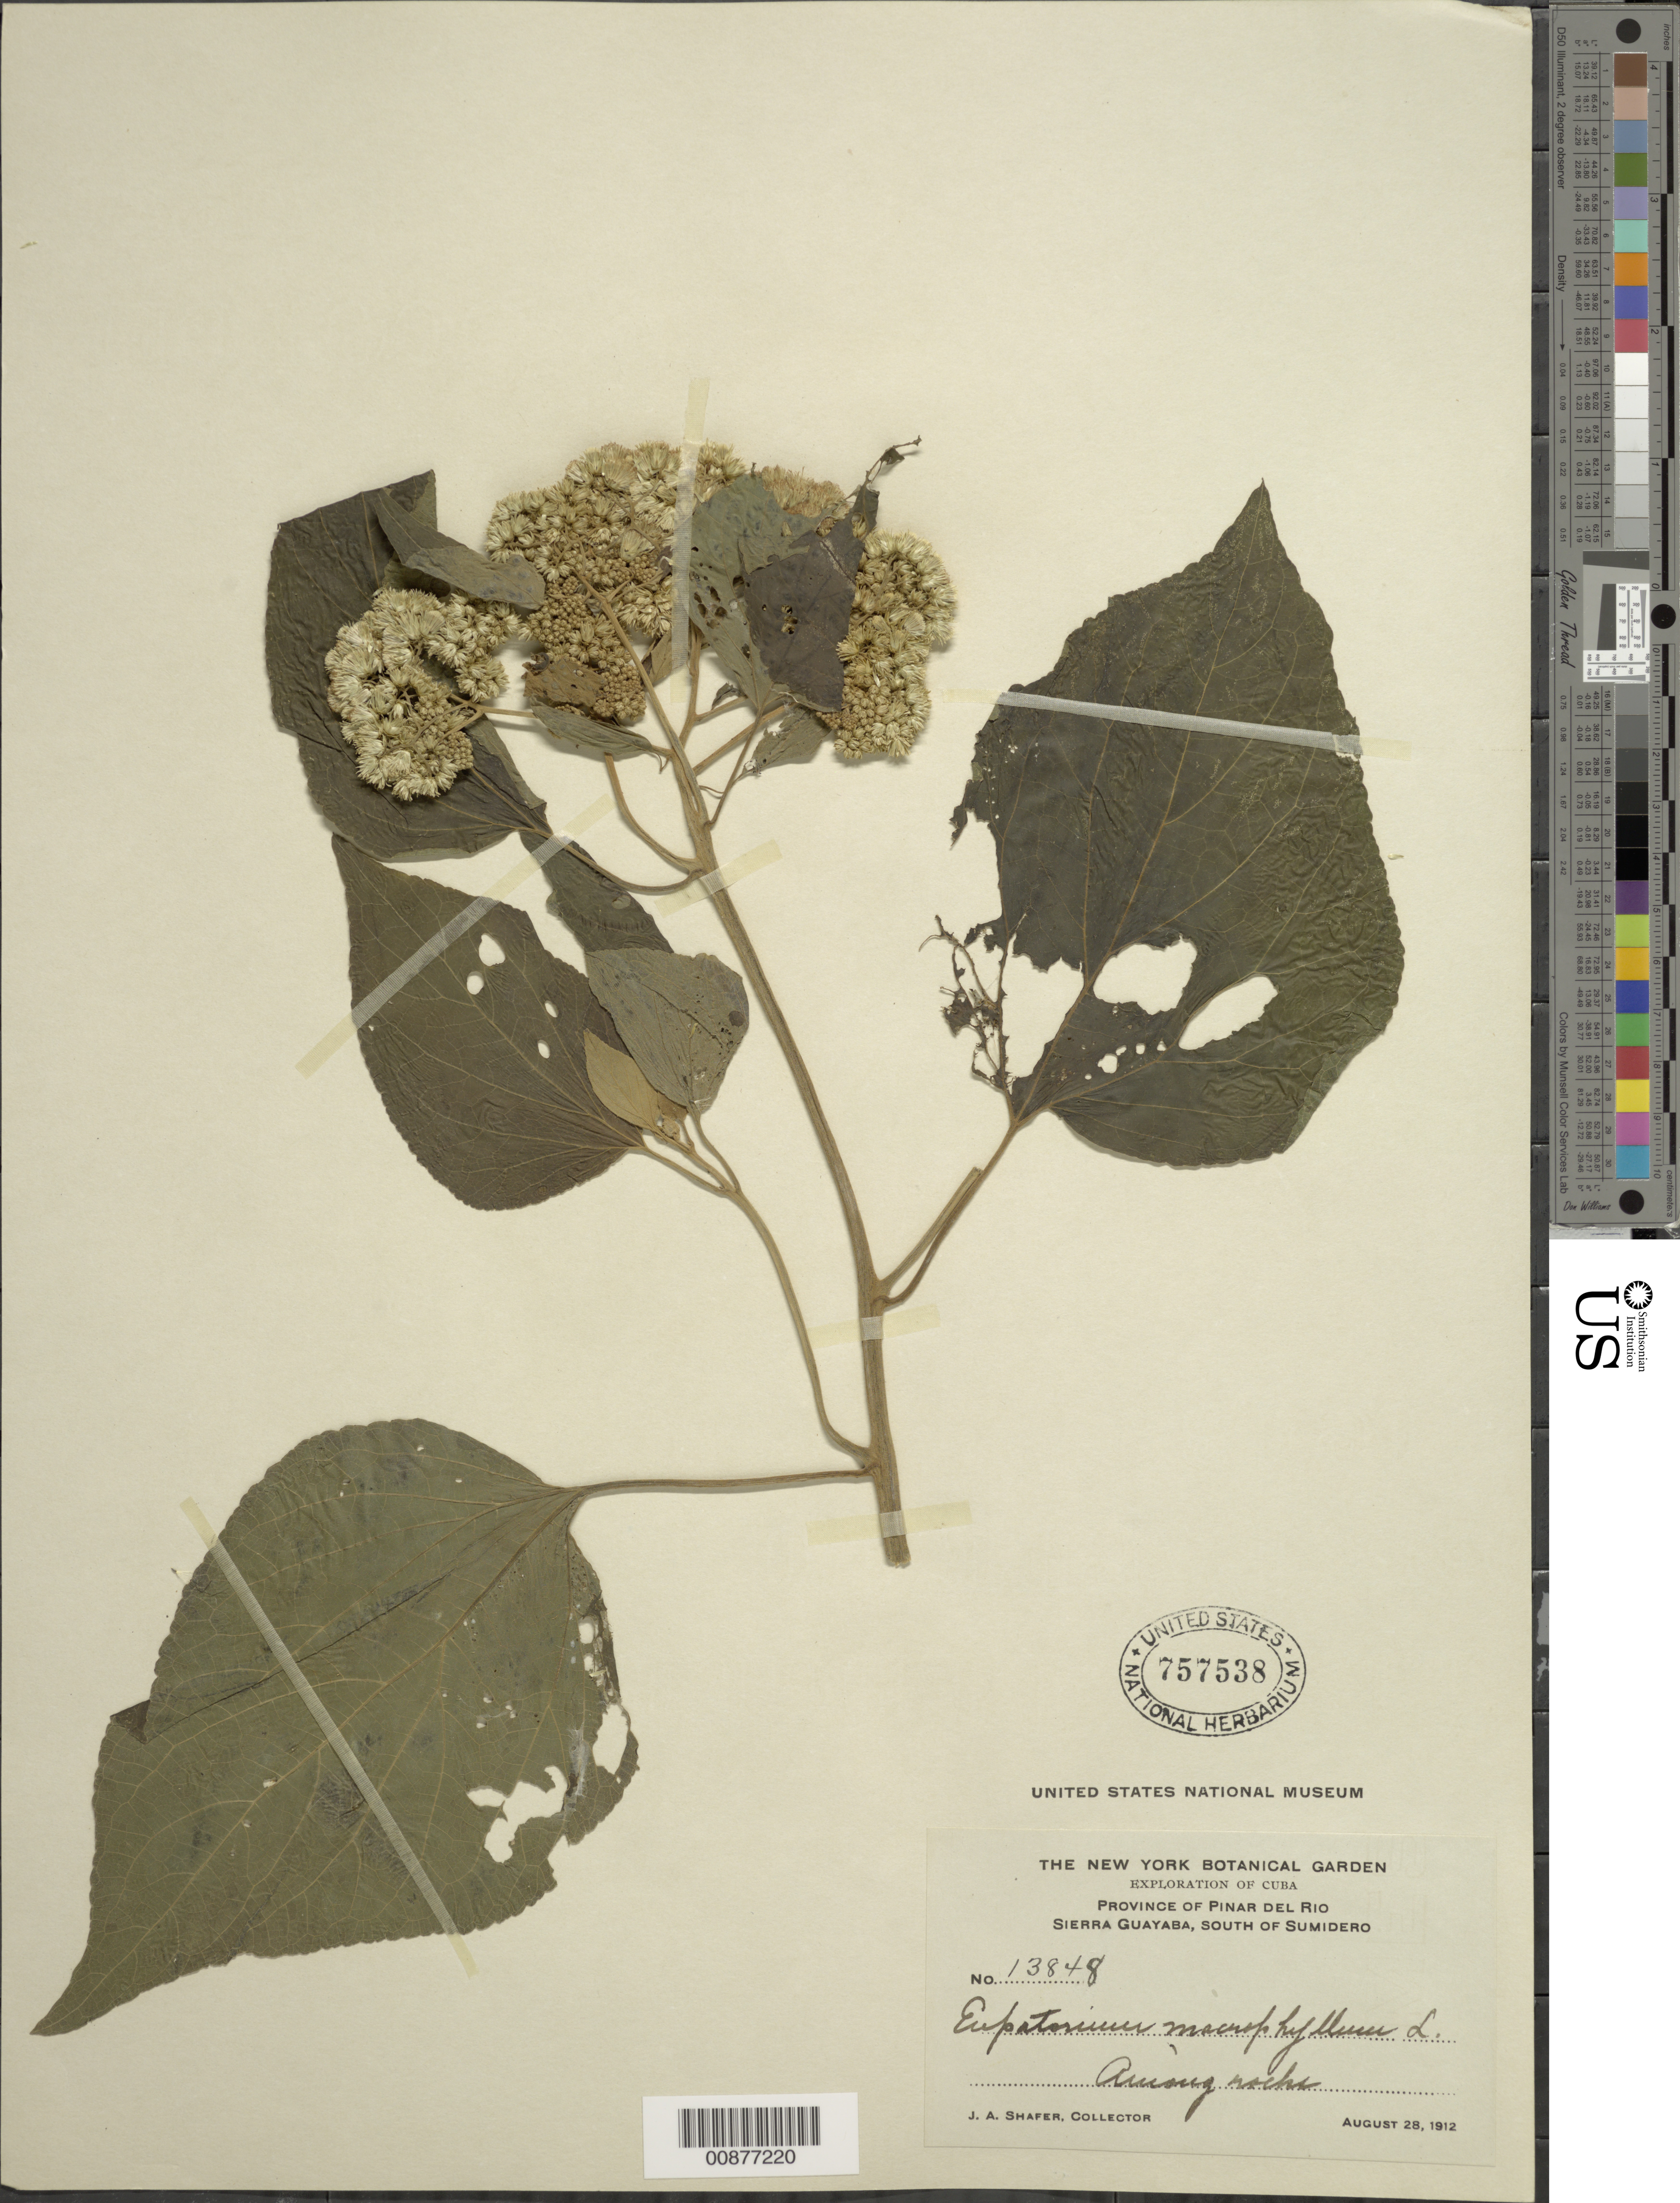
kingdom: Plantae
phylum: Tracheophyta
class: Magnoliopsida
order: Asterales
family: Asteraceae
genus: Hebeclinium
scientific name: Hebeclinium macrophyllum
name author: (L.) DC.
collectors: J. A. Shafer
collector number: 13848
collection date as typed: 28 Aug 1912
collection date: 1912-08-28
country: Cuba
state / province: Pinar del Río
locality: Sierra Guayaba, south of Sumidero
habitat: Among rocks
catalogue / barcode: US 757538